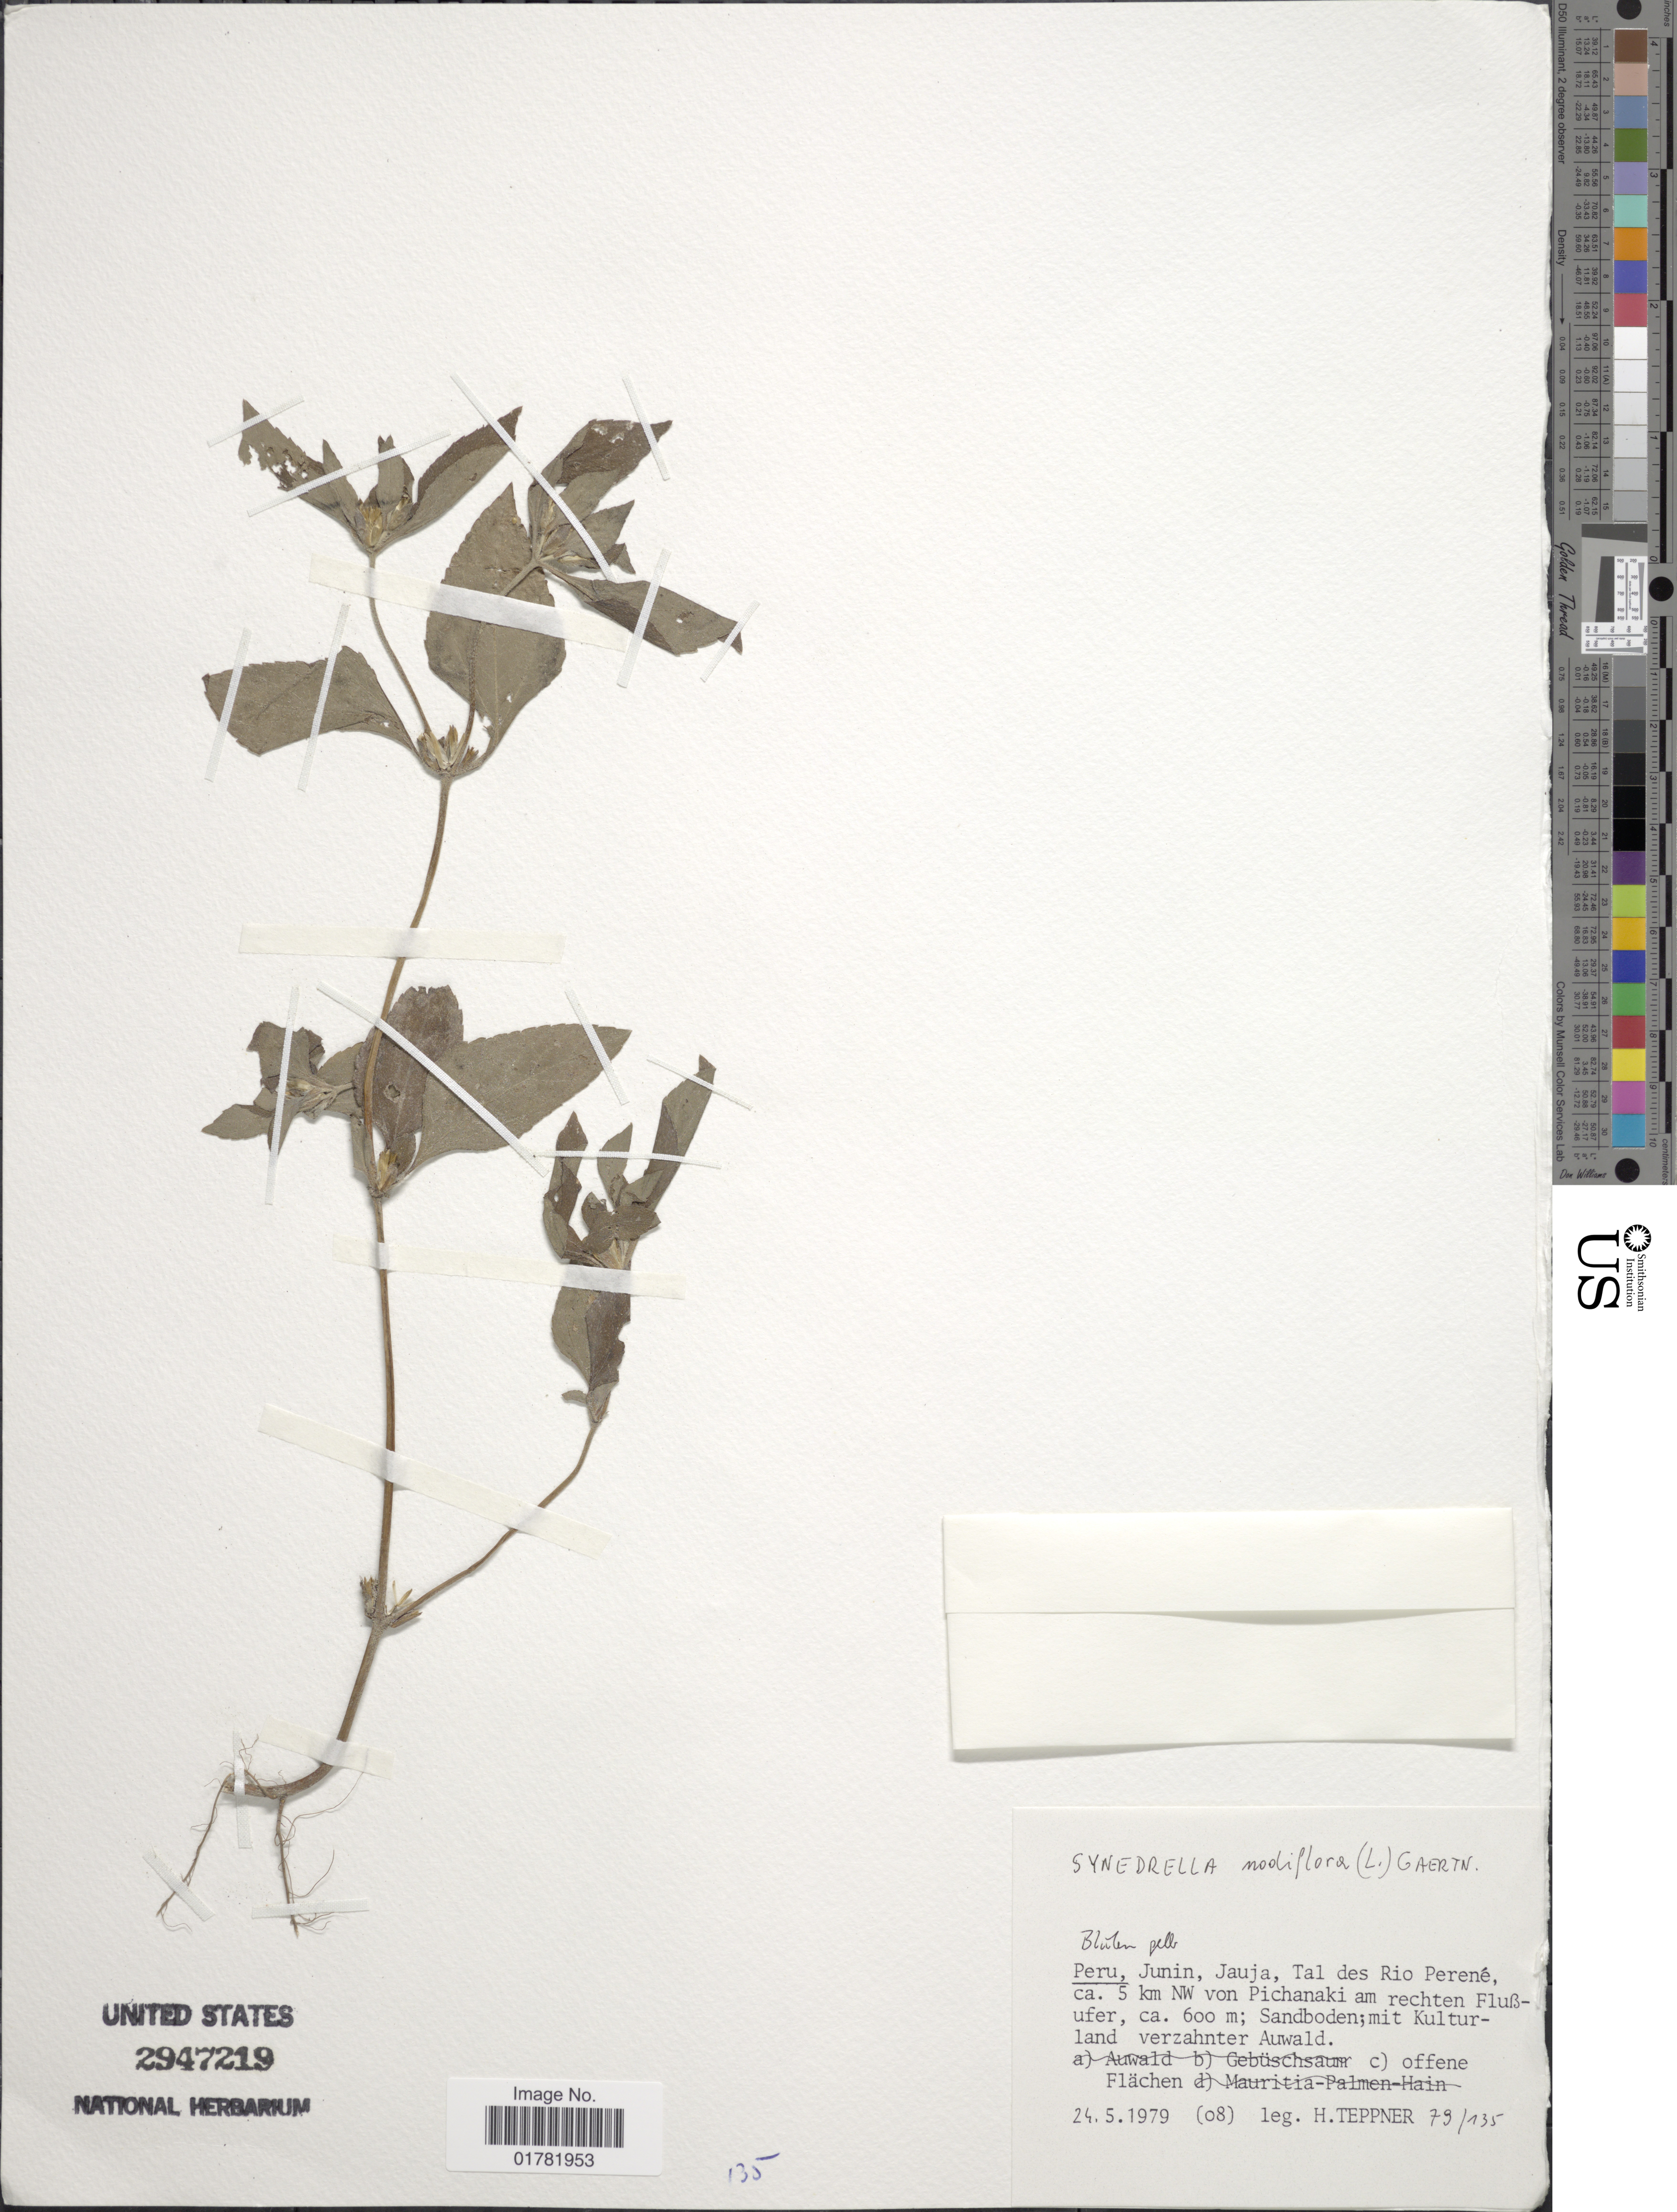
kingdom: Plantae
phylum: Tracheophyta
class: Magnoliopsida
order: Asterales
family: Asteraceae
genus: Synedrella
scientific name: Synedrella nodiflora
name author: (L.) Gaertn.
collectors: H. Teppner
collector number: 79/135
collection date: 1979-05-24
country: Peru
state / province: Junín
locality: Jauja, Tal de Rio Perené, ca 5 km NW von Pichanaki am rechten Flußufer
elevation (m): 600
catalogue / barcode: US 2947219